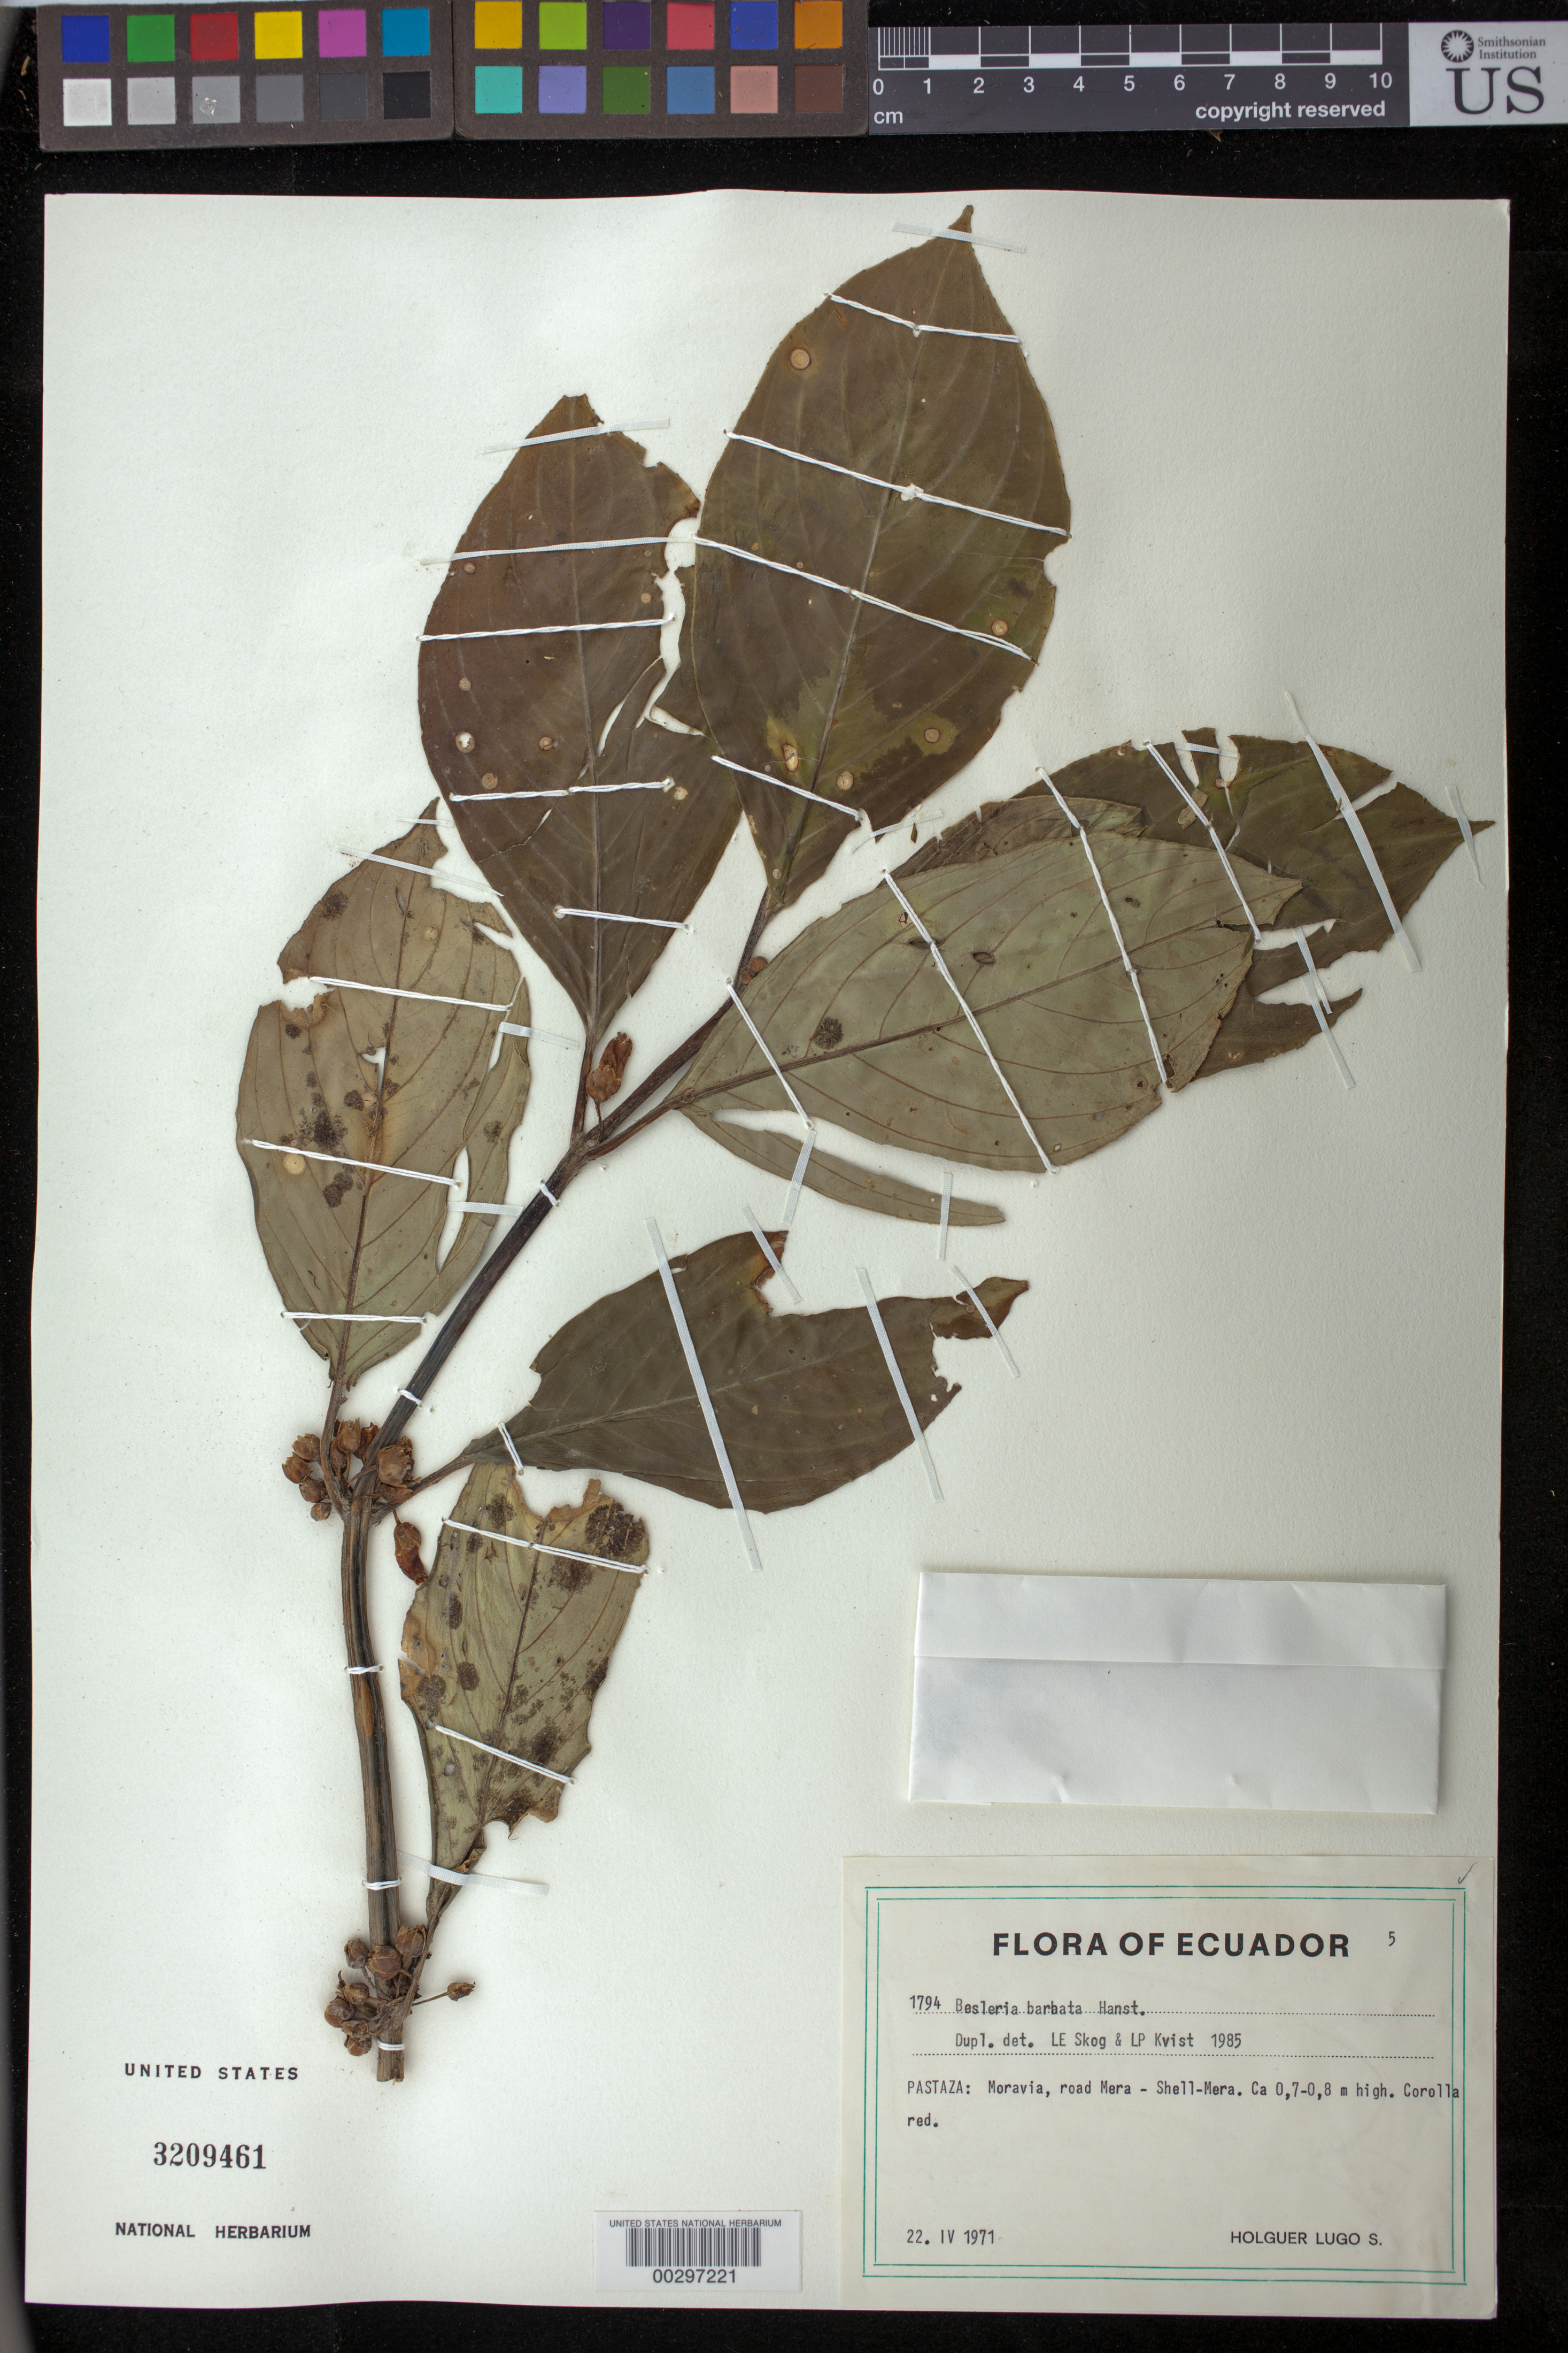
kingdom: Plantae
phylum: Tracheophyta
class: Magnoliopsida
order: Lamiales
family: Gesneriaceae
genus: Besleria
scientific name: Besleria barbata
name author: (Poepp.) Hanst.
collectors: H. Lugo S.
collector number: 1794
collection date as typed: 22 Apr 1971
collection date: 1971-04-22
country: Ecuador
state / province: Pastaza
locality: Moravia, road to Mera-Shell-Mera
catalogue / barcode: US 3209461